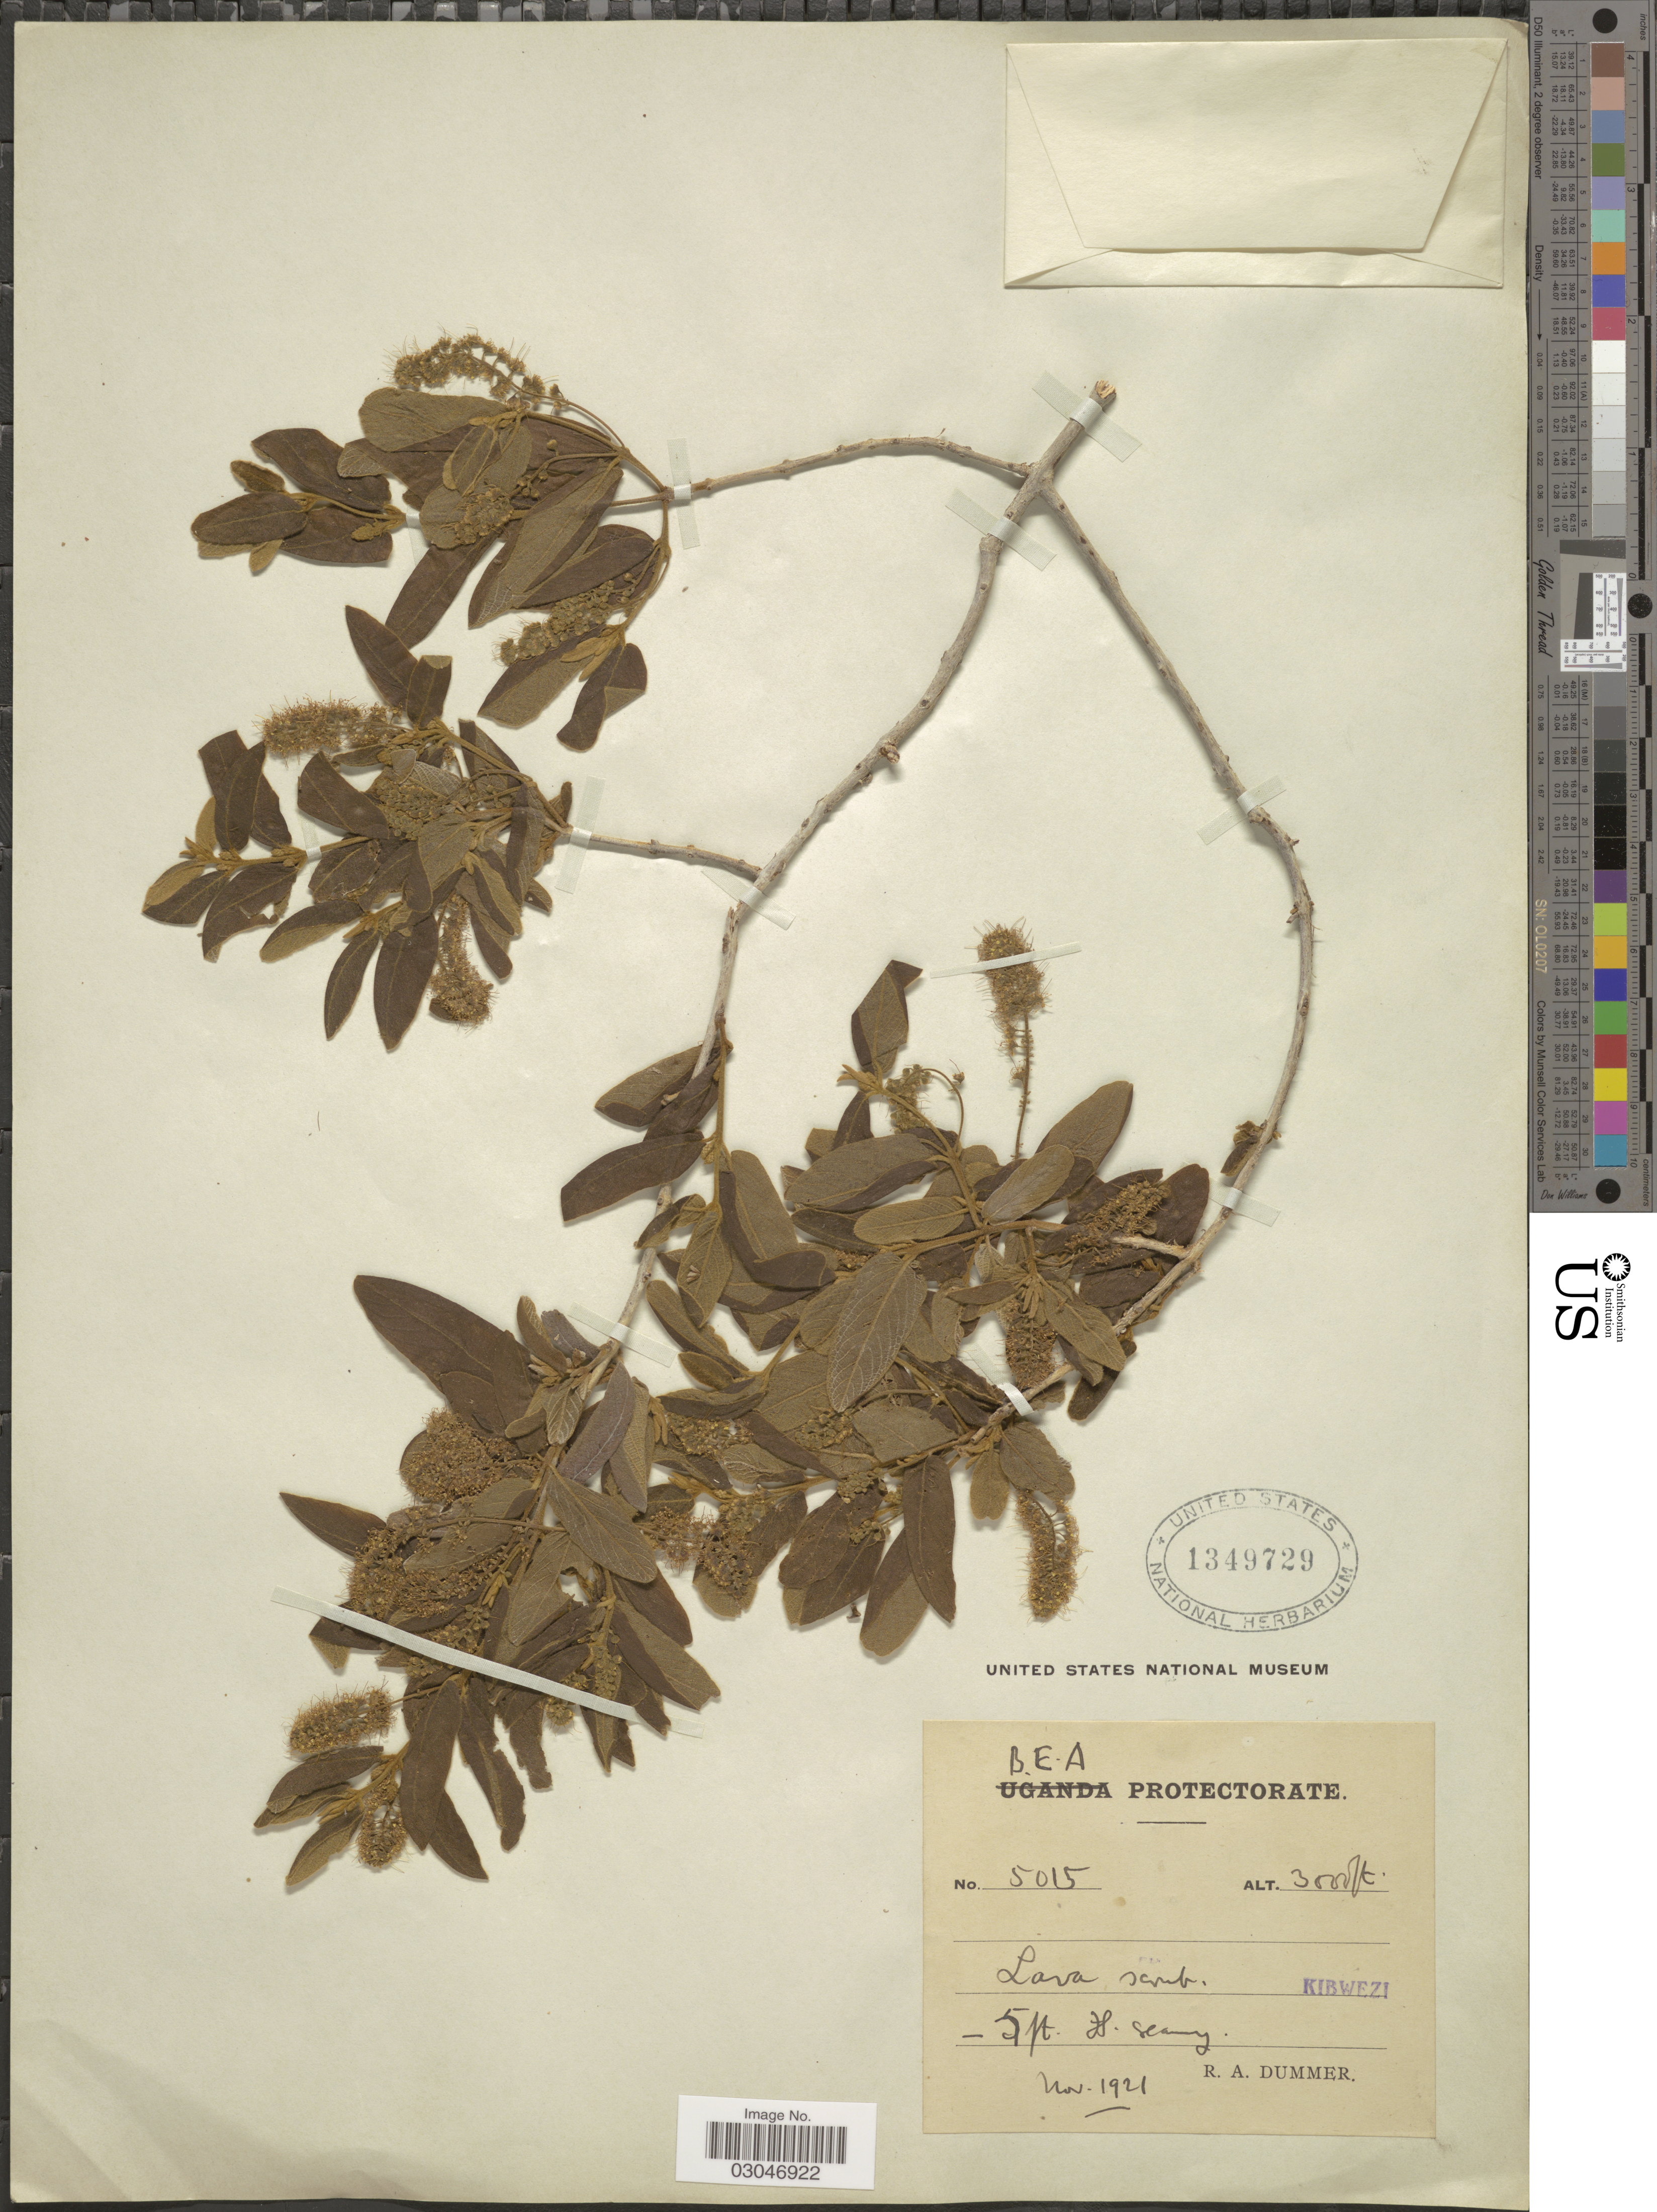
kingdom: Plantae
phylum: Tracheophyta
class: Magnoliopsida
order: Myrtales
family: Combretaceae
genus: Combretum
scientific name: Combretum sp.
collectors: R. Dümmer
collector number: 5015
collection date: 1921-11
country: Kenya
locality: B.E.A., Kibwezi.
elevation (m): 914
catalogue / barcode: US 1349729